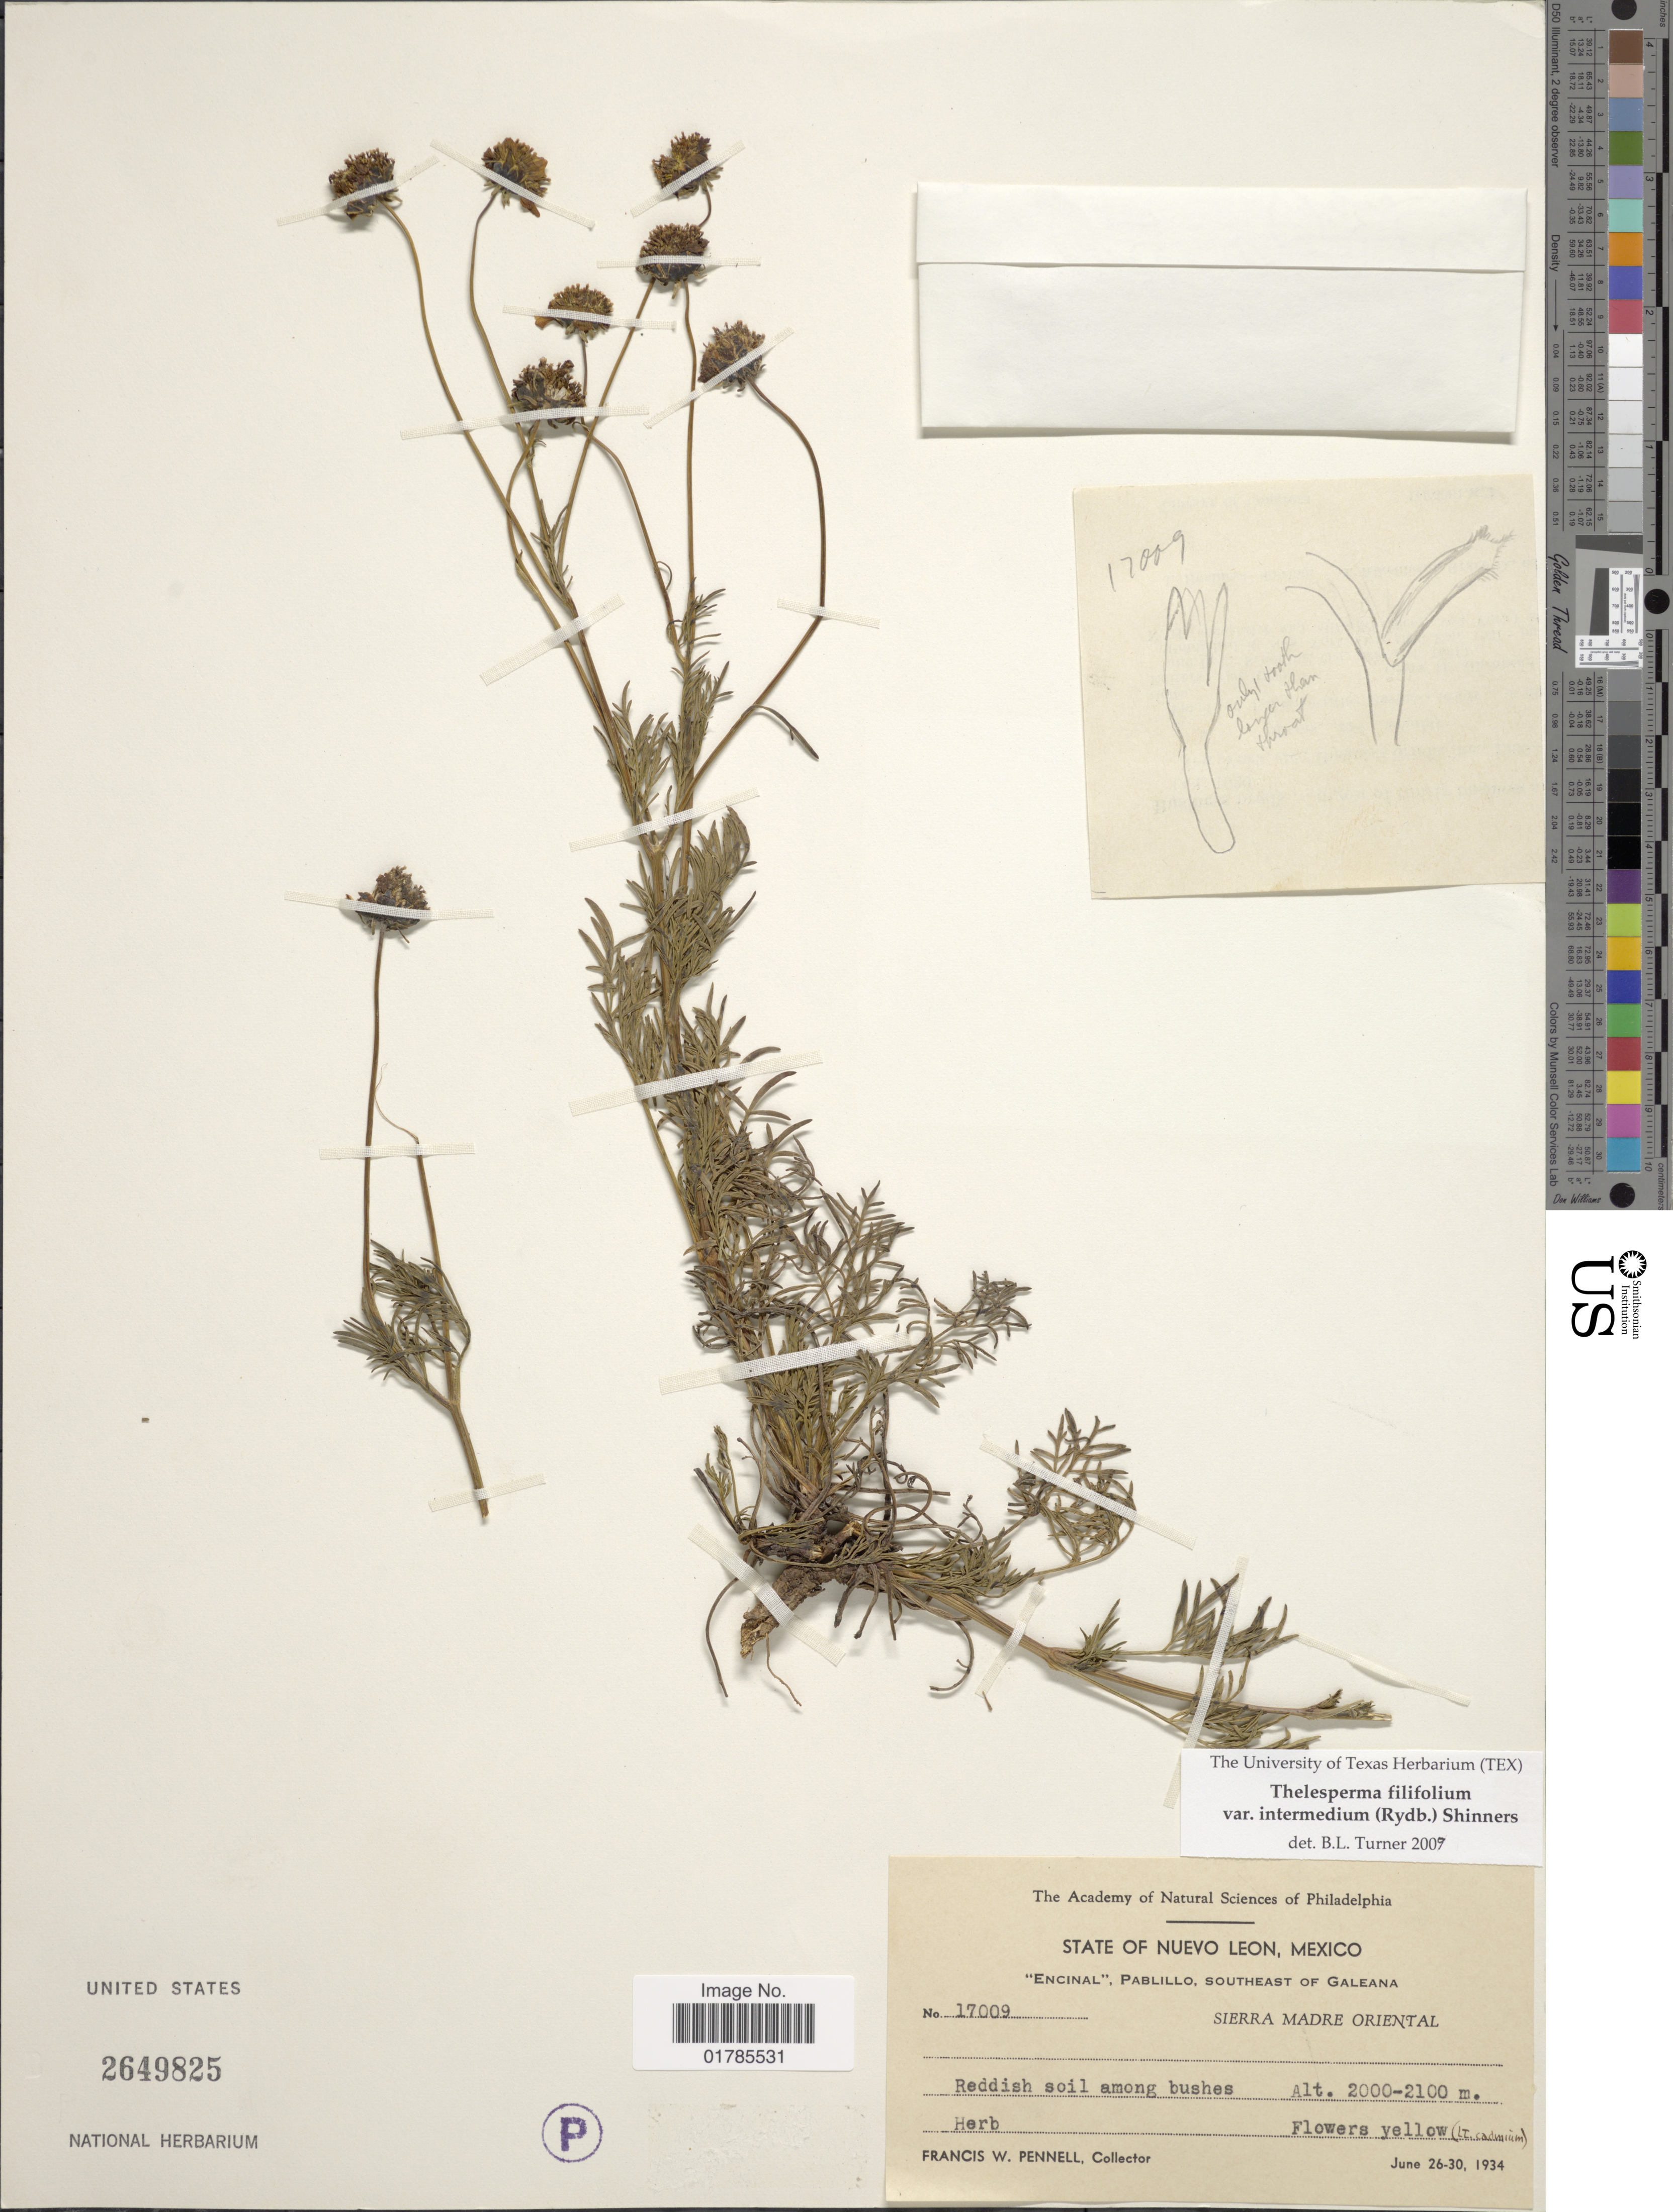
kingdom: Plantae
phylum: Tracheophyta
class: Magnoliopsida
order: Asterales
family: Asteraceae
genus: Thelesperma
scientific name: Thelesperma filifolium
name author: (Hook.) A. Gray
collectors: F. W. Pennell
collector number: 17009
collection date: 1934-06-26/1934-06-30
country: Mexico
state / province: Nuevo León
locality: Encinal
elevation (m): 2000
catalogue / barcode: US 2649825